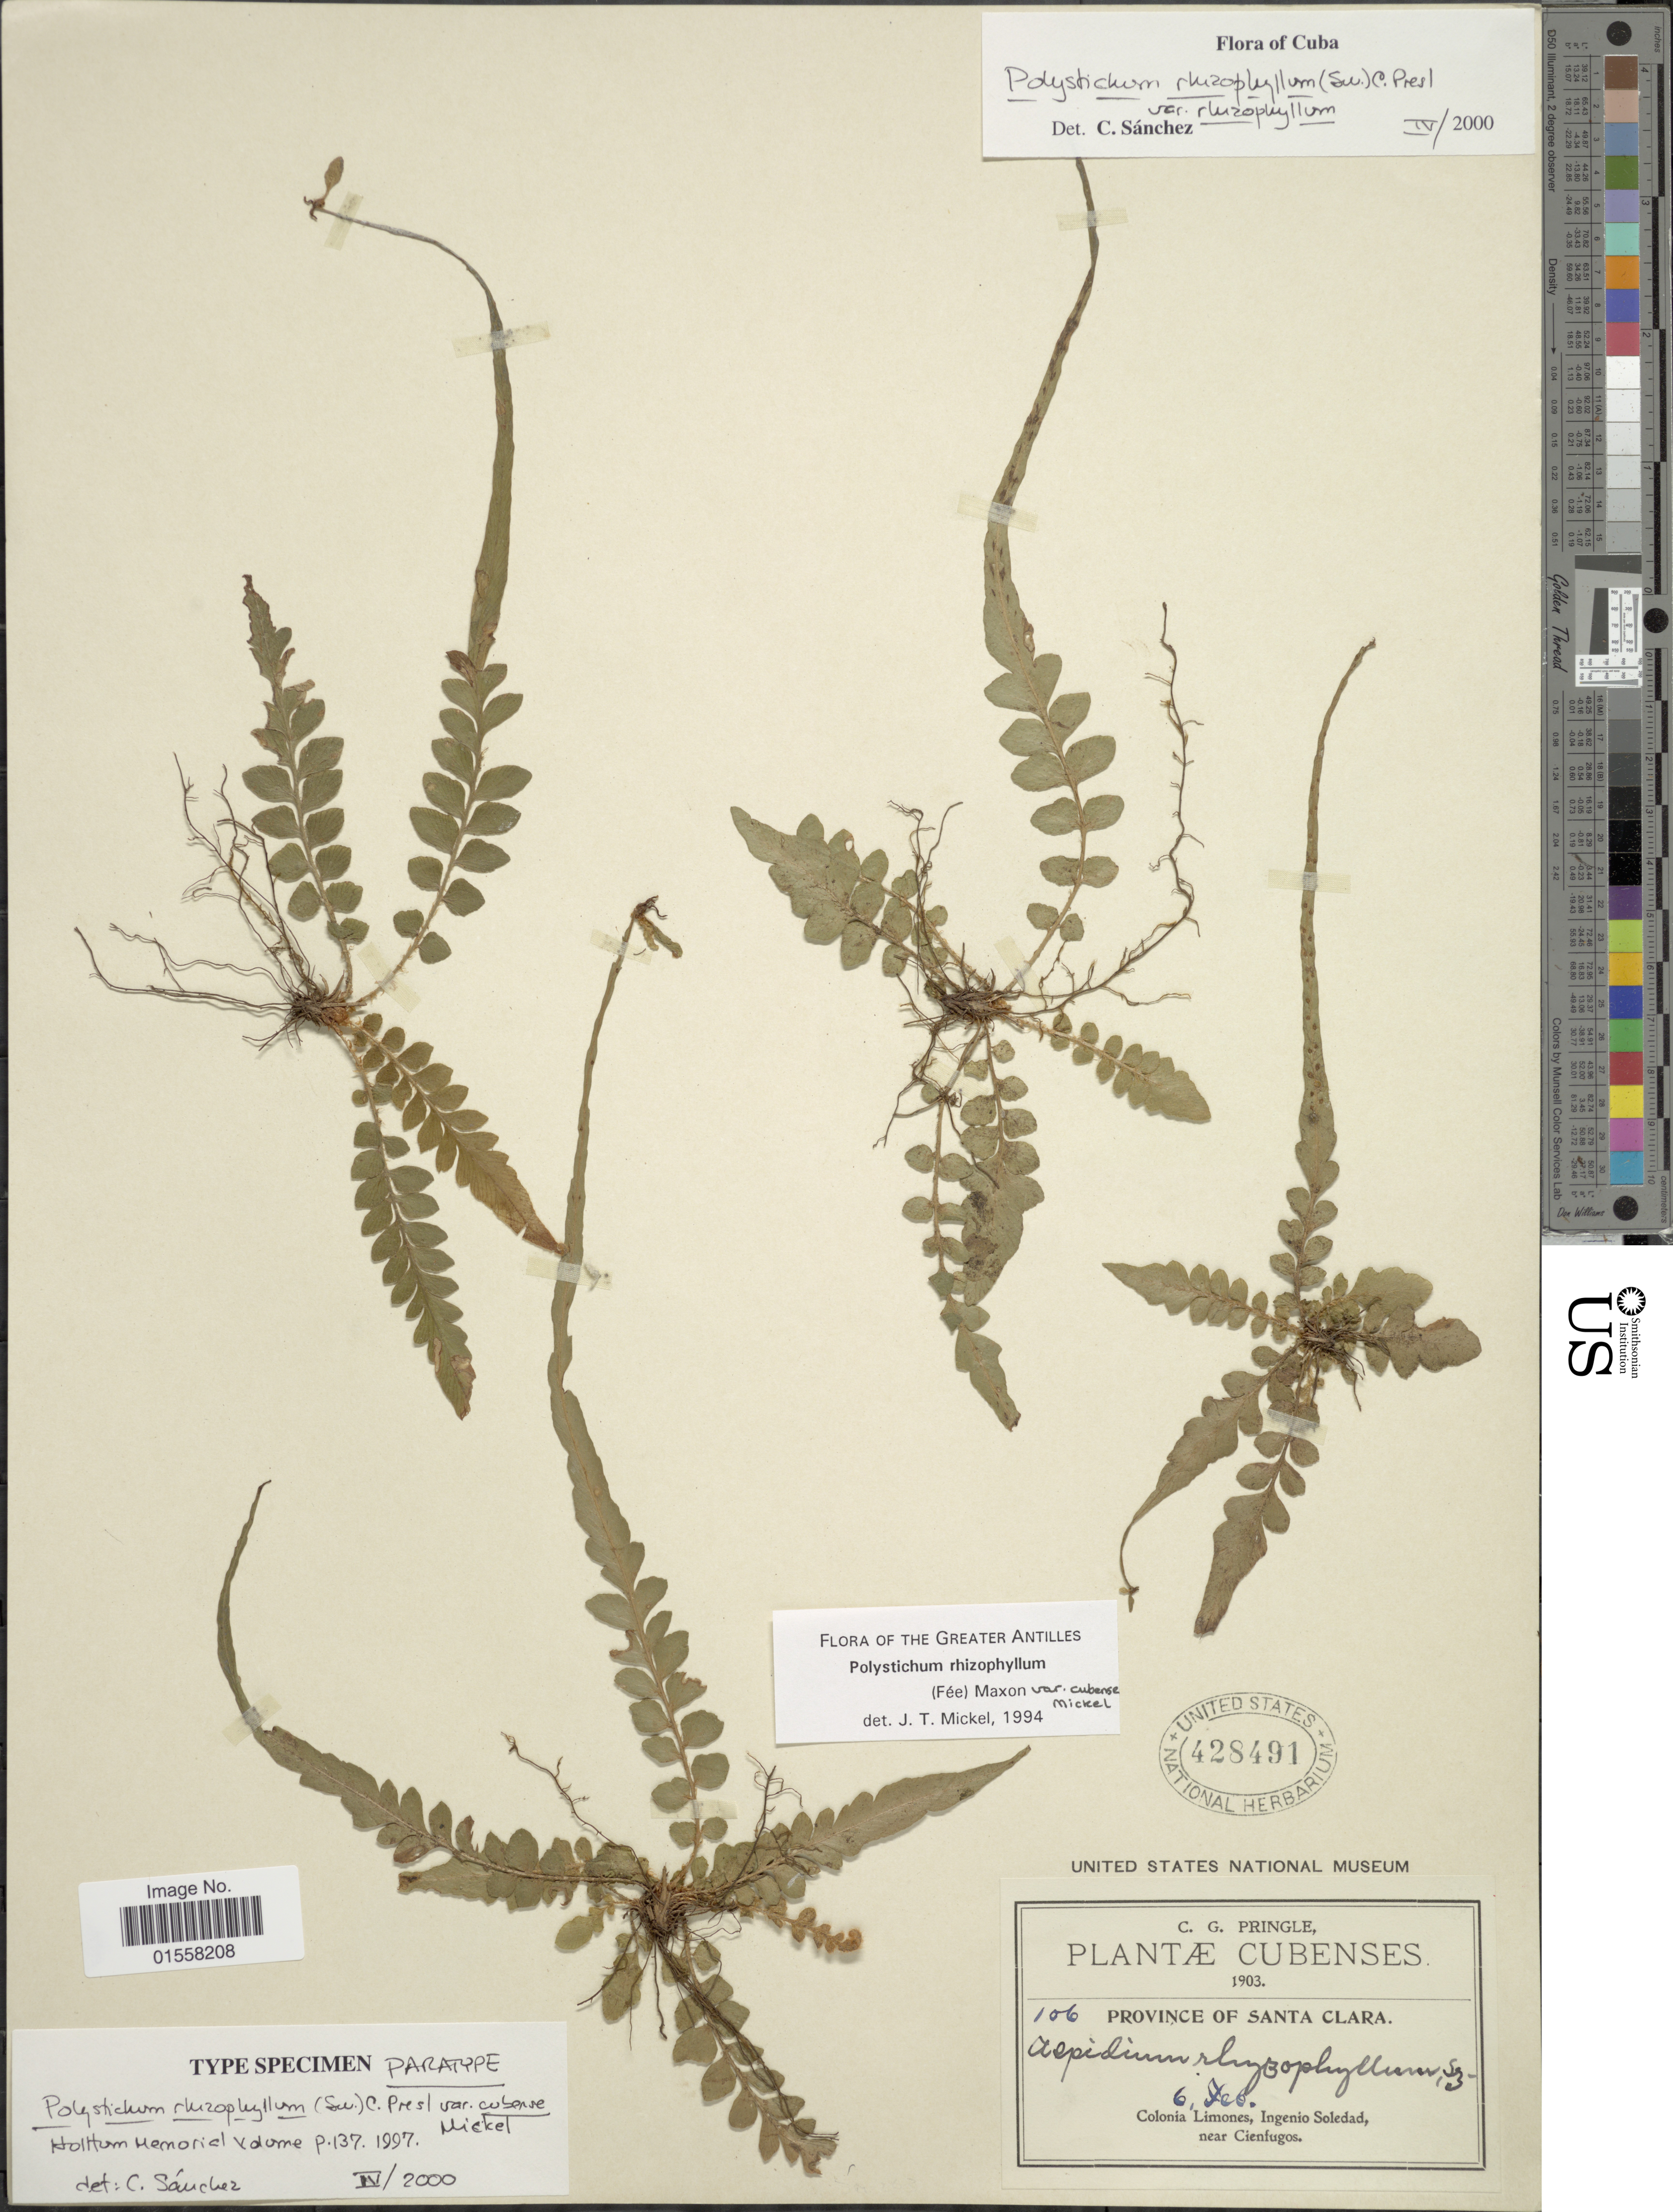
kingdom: Plantae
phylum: Tracheophyta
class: Polypodiopsida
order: Polypodiales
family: Dryopteridaceae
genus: Polystichum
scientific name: Polystichum rhizophyllum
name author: (Sw.) C. Presl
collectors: C. G. Pringle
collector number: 106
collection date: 1903-02-06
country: Cuba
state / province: Las Villas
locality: Cubenses, Province of Santa Clara Colonia Limones, Igenio Soledad near Cienfugos.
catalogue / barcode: US 428491